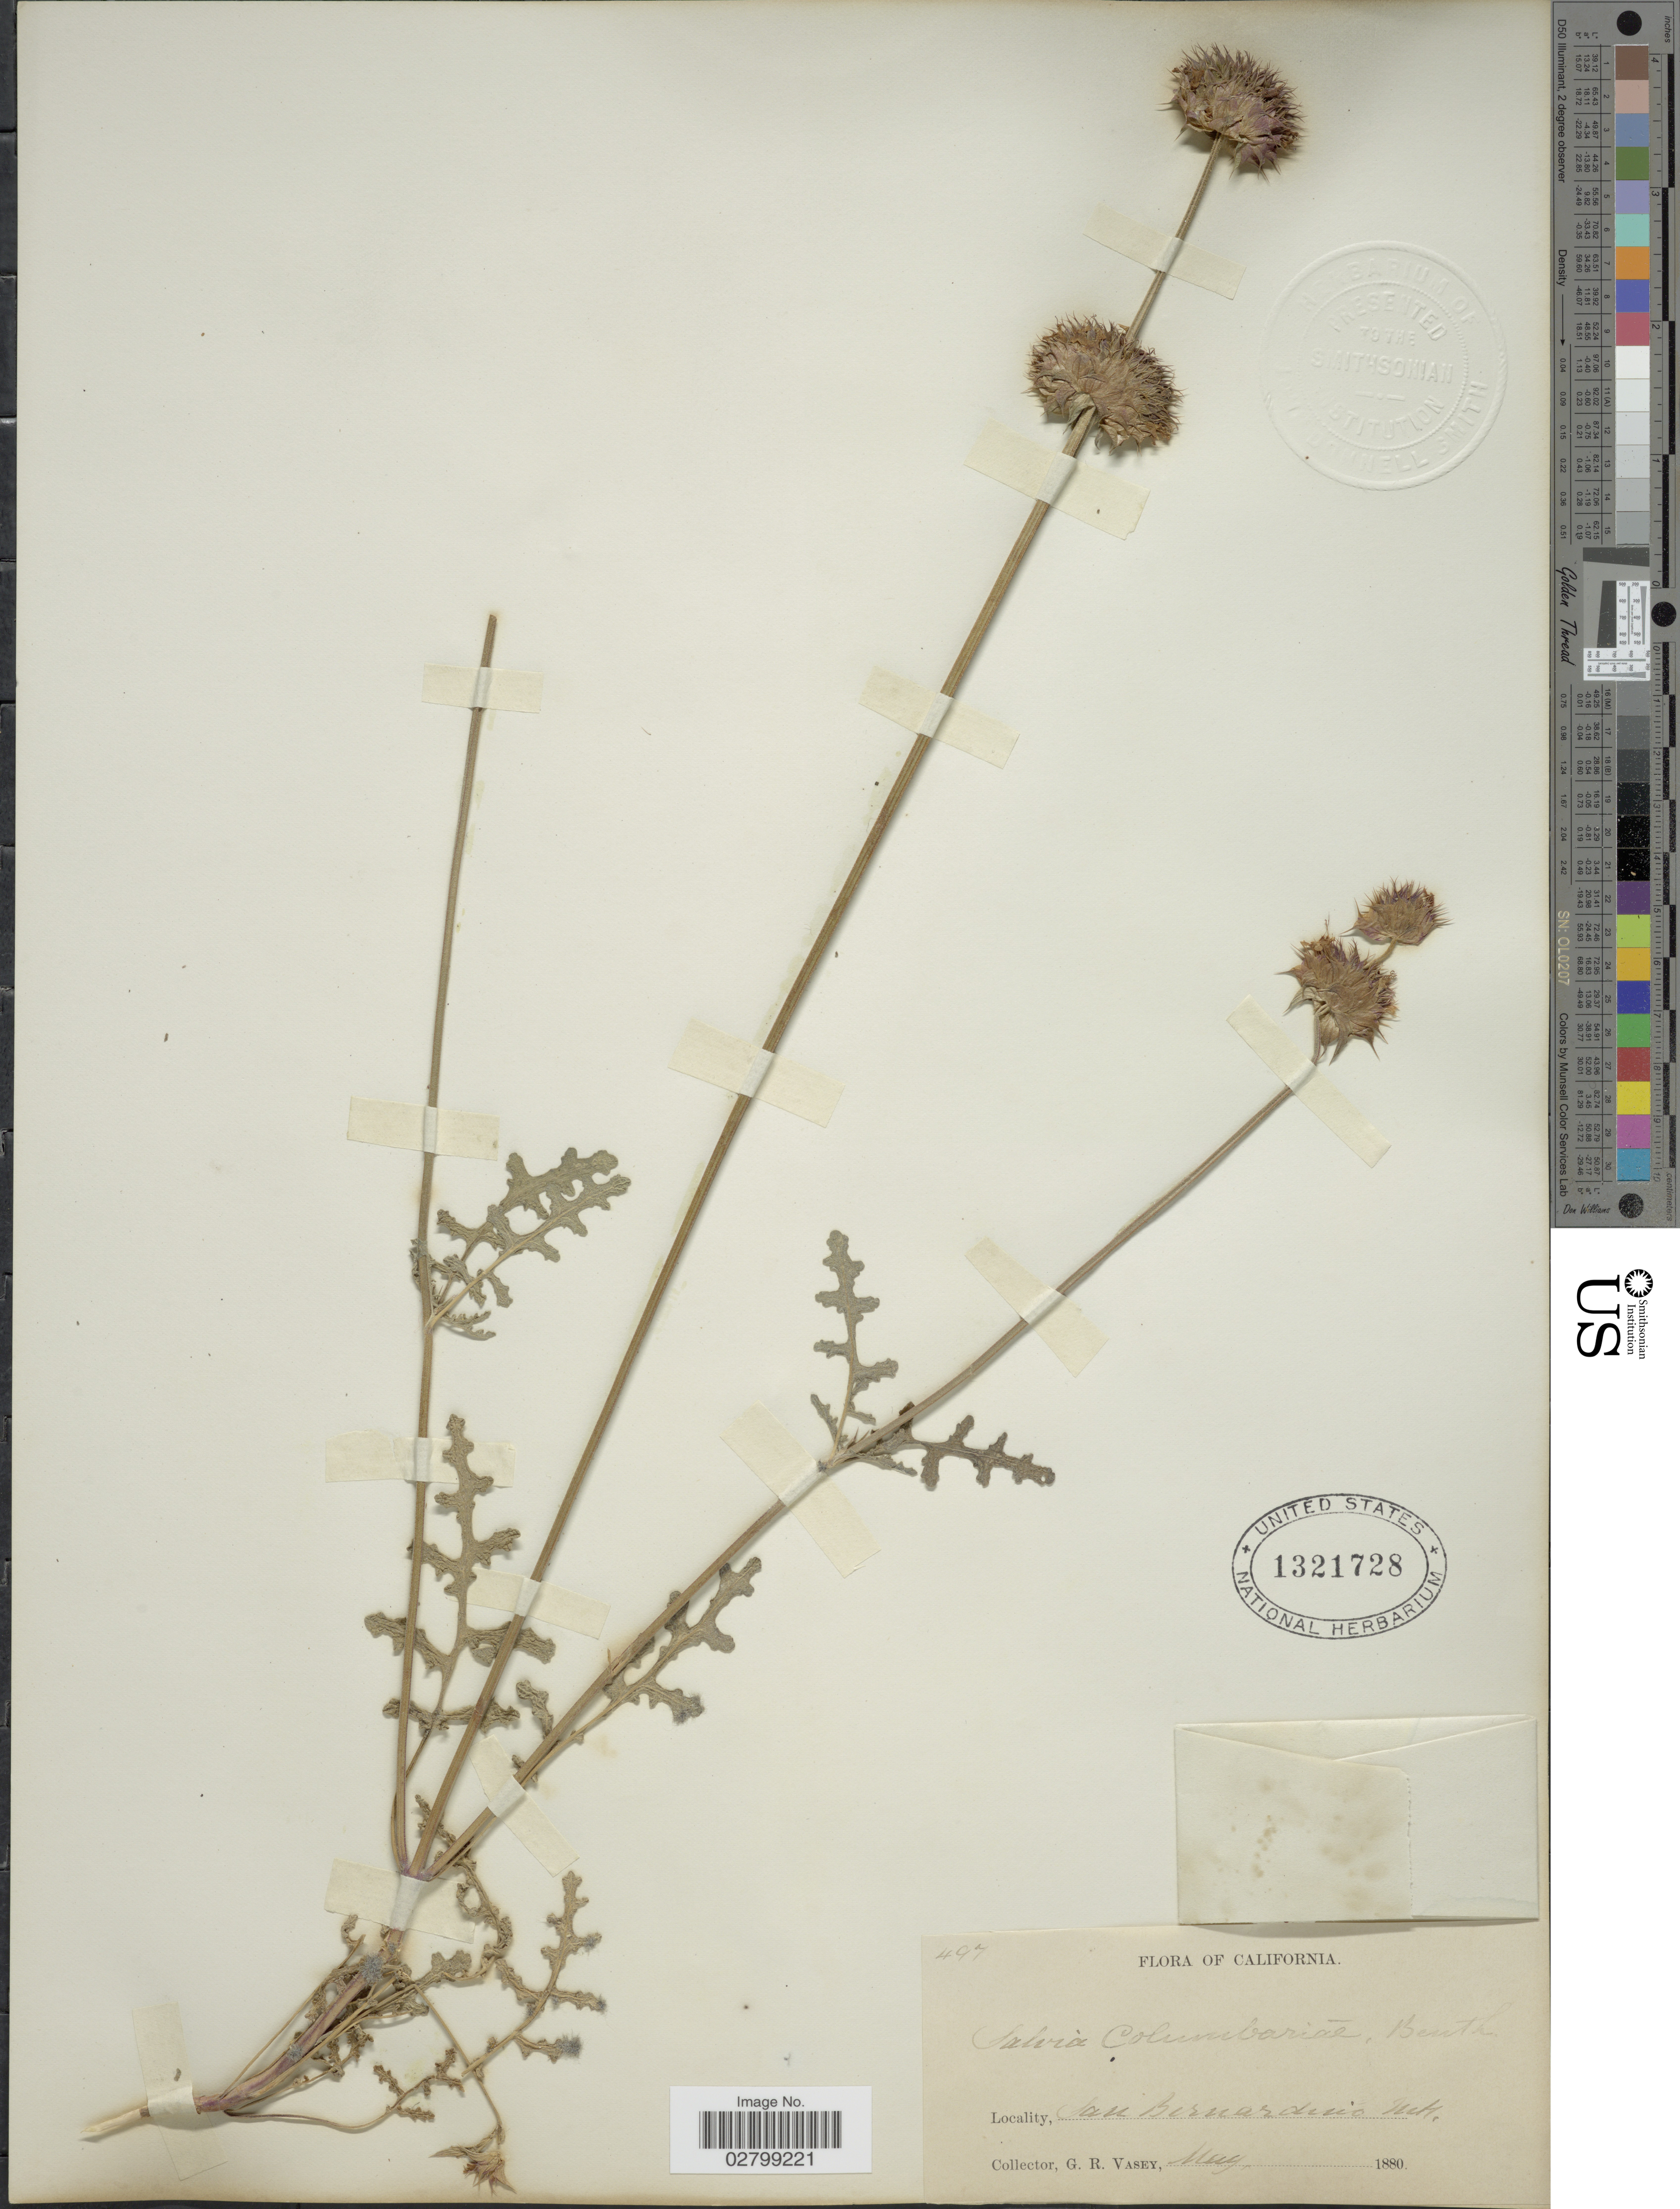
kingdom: Plantae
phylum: Tracheophyta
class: Magnoliopsida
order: Lamiales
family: Lamiaceae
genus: Salvia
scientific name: Salvia columbariae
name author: Benth.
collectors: G. R. Vasey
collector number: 497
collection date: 1880-05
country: United States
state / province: California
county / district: San Bernardino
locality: San Bernardino Mts.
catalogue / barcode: US 1321728